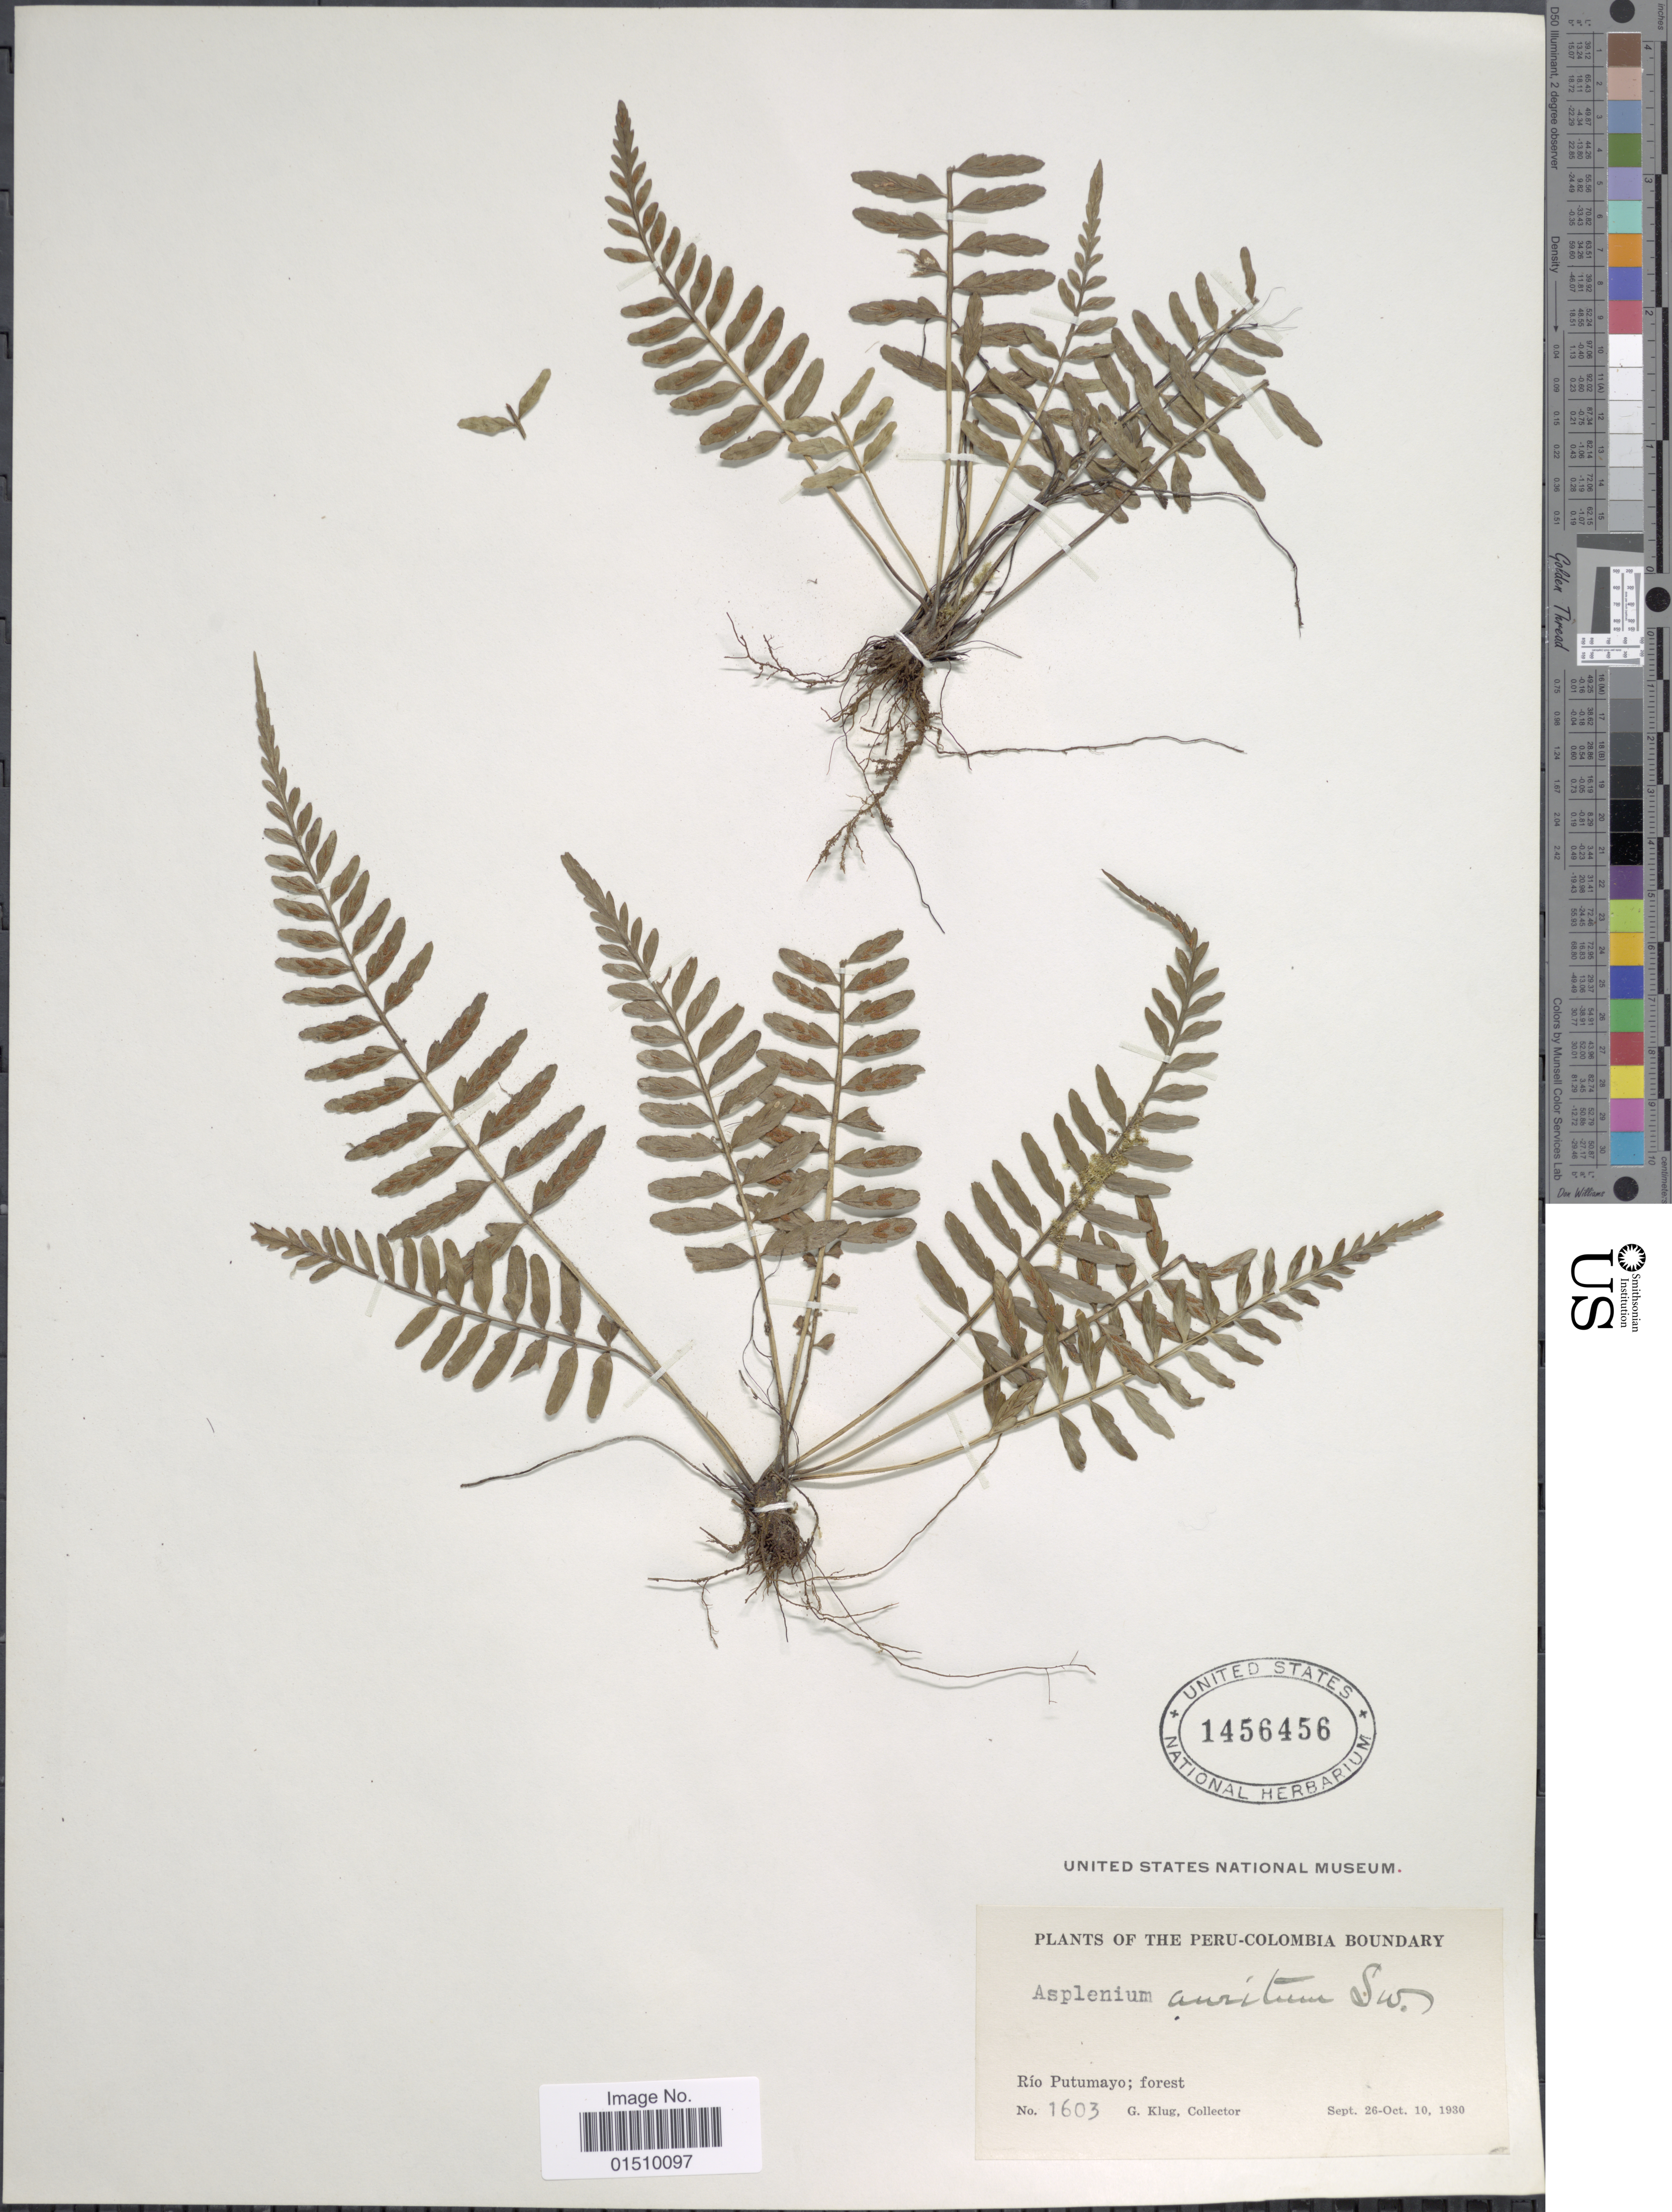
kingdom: Plantae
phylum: Tracheophyta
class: Polypodiopsida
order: Polypodiales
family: Aspleniaceae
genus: Asplenium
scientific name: Asplenium auritum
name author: Sw.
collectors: G. Klug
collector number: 1603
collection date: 1930-09-26/1930-10-10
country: Colombia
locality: Peru-Colombia Boundary, Rio Putumayo; forest.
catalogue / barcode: US 1456456